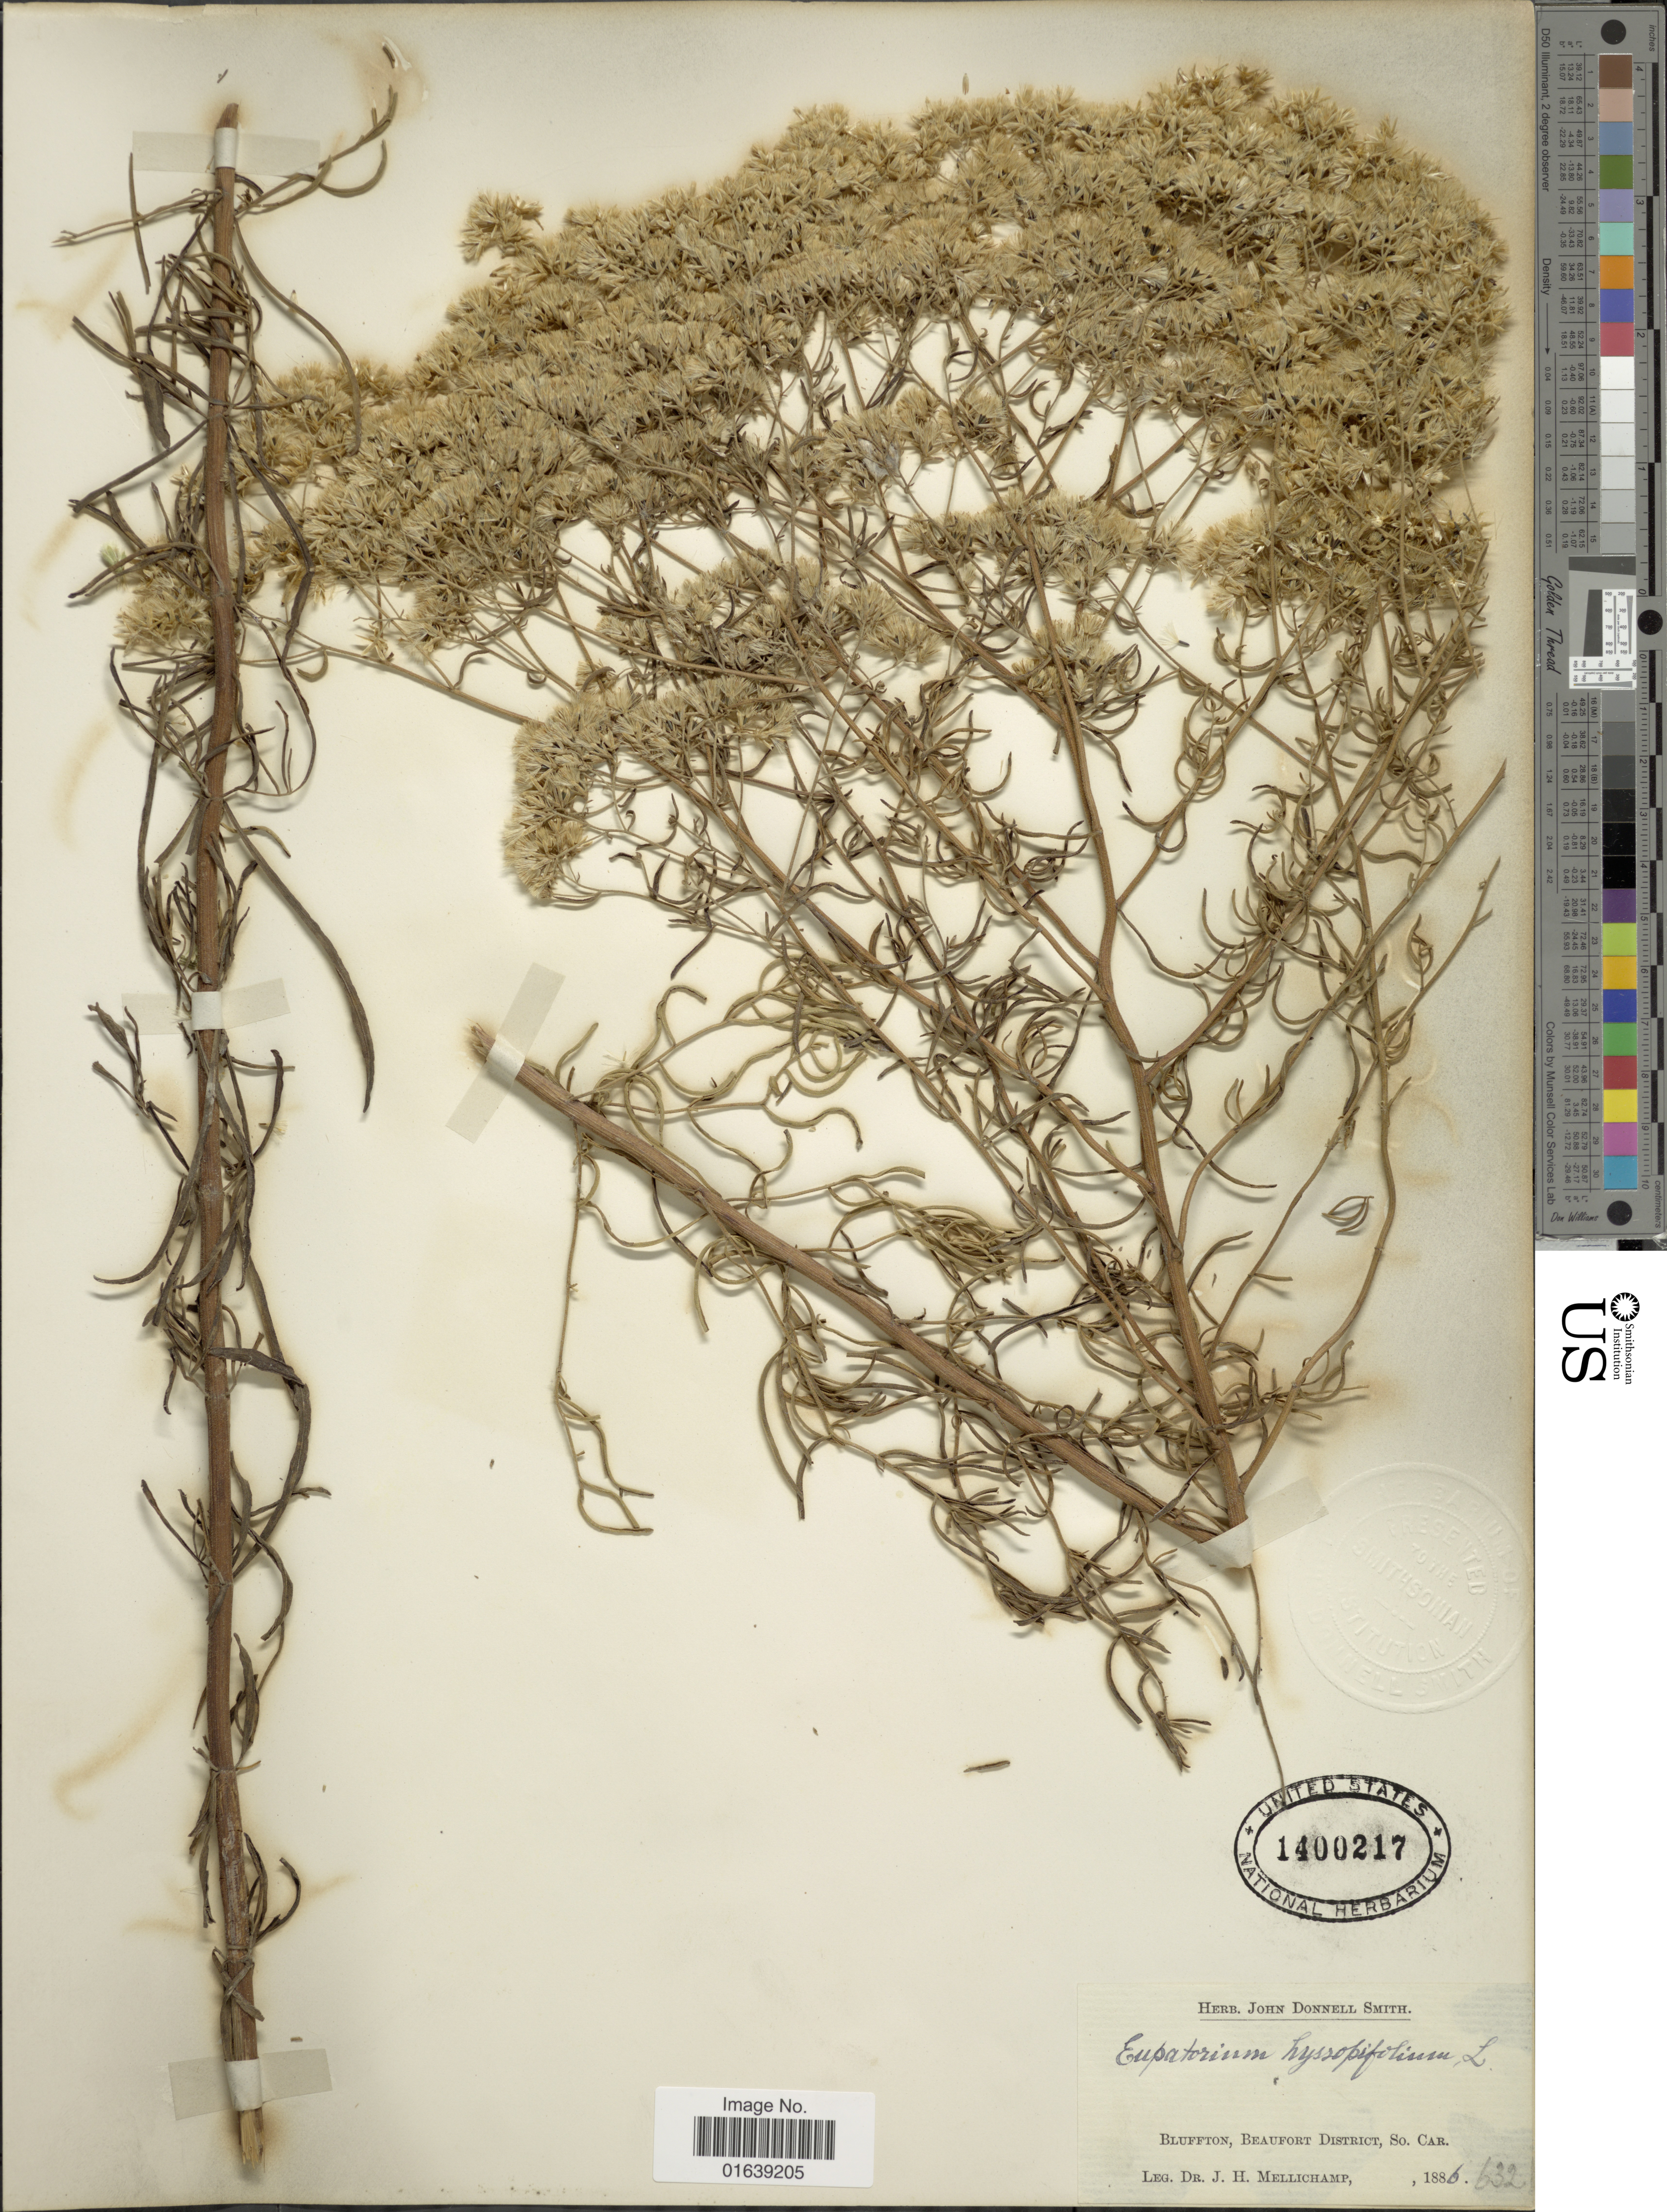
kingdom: Plantae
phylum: Tracheophyta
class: Magnoliopsida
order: Asterales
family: Asteraceae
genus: Eupatorium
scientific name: Eupatorium hyssopifolium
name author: L.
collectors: J. H. Mellichamp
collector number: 632?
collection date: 1886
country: United States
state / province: South Carolina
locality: Bluffton, Beaufort District, So. Car.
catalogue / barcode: US 1400217